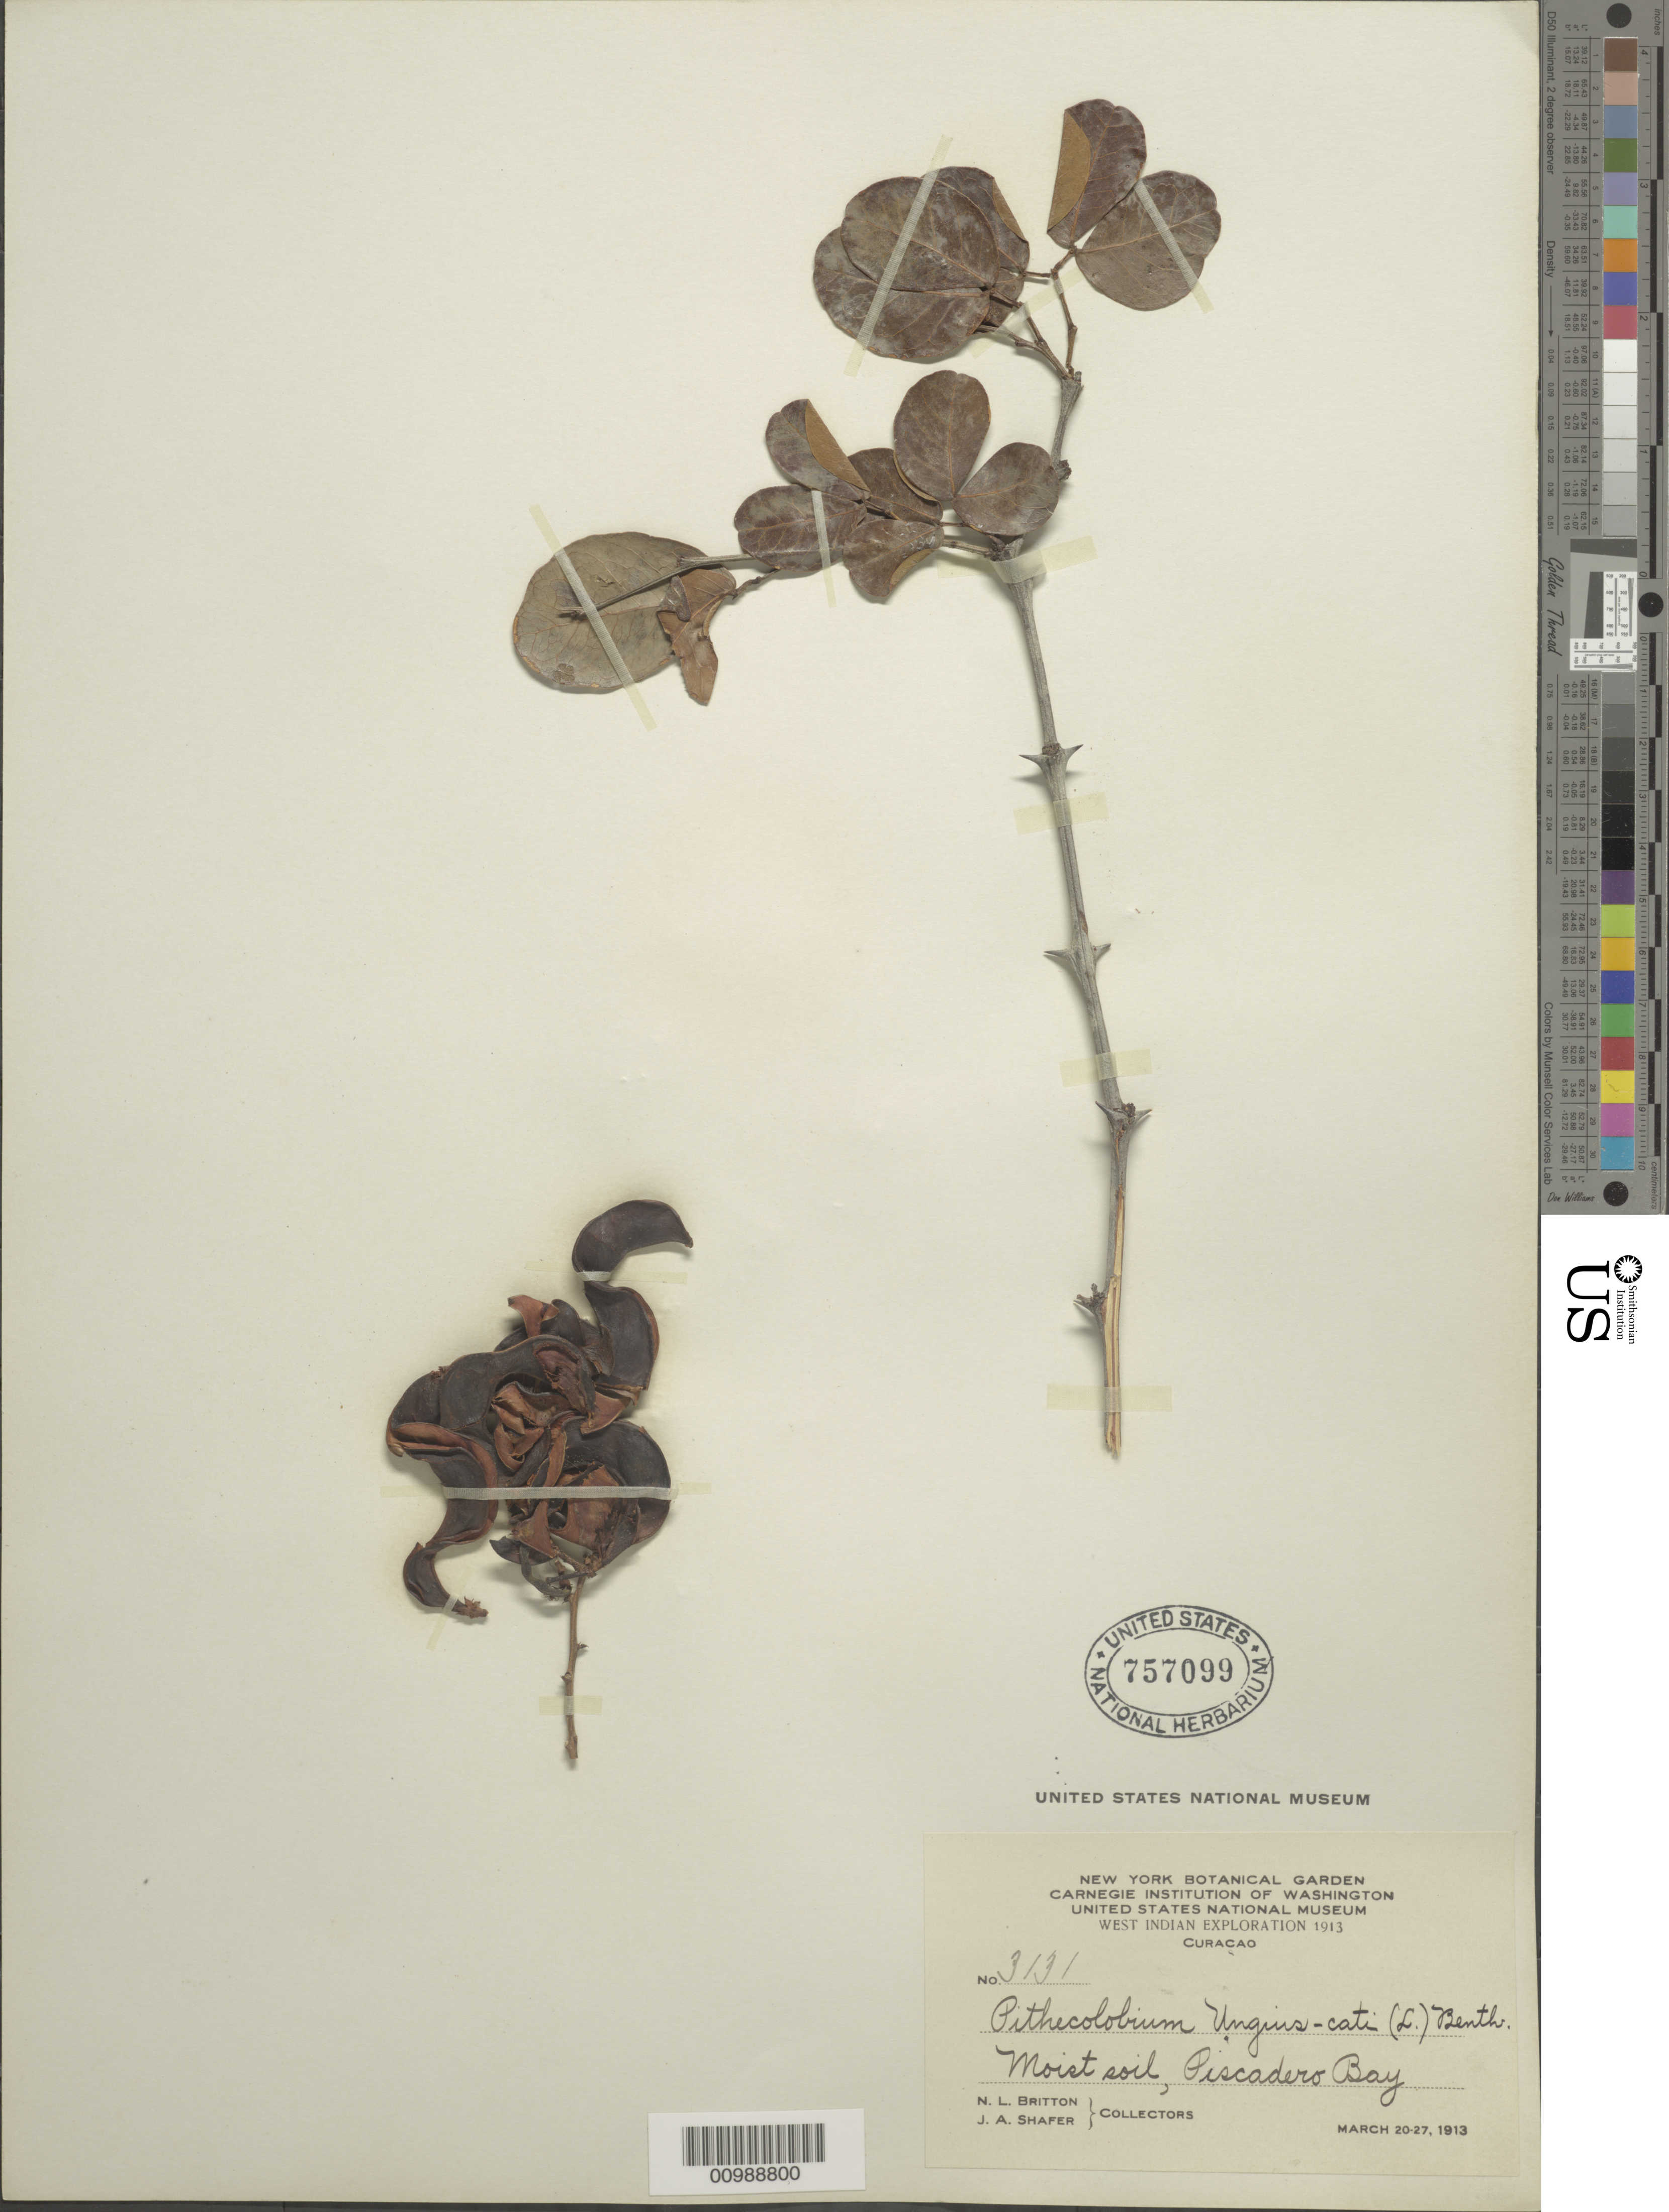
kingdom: Plantae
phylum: Tracheophyta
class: Magnoliopsida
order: Fabales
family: Fabaceae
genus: Pithecellobium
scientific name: Pithecellobium unguis-cati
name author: (L.) Benth.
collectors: N. Britton & J. A. Shafer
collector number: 3131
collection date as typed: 20 Mar 1913 to 27 Mar 1913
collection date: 1913-03-20/1913-03-27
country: Curaçao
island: Curaçao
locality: Piscadero Bay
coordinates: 0 N, 0 E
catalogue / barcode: US 757099